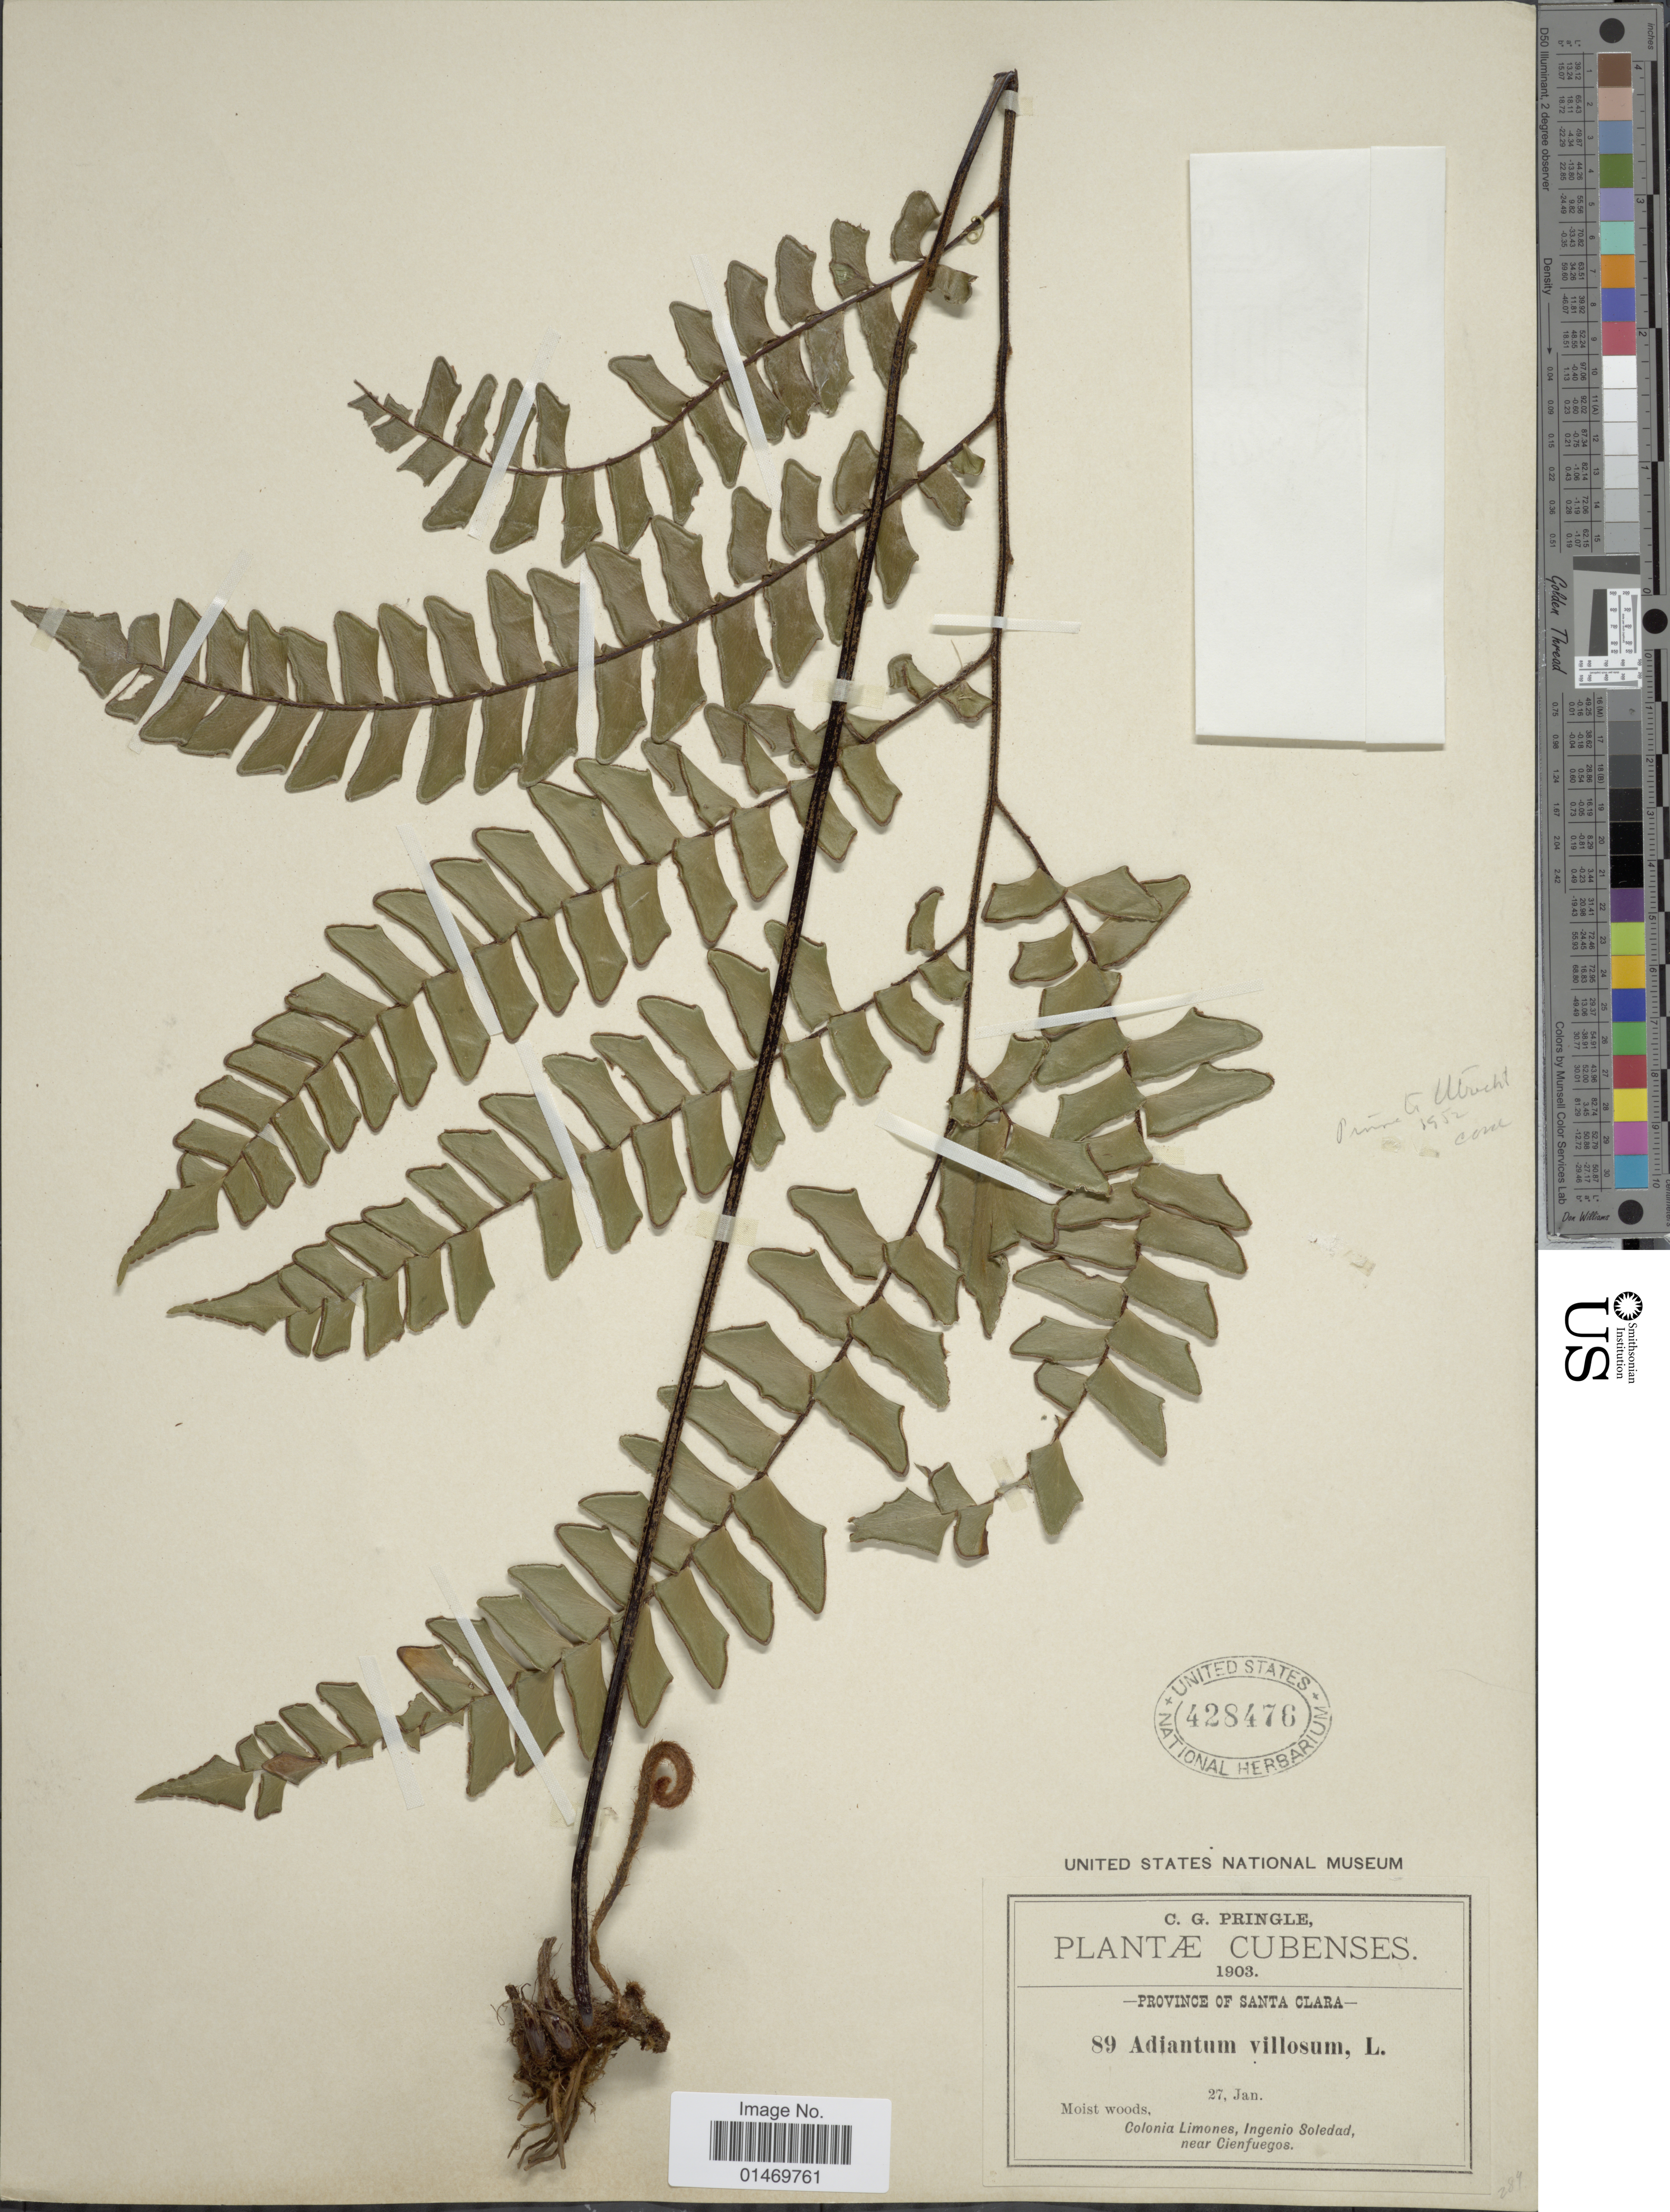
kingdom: Plantae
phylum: Tracheophyta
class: Polypodiopsida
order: Polypodiales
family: Pteridaceae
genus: Adiantum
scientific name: Adiantum villosum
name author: L.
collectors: C. G. Pringle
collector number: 89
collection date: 1903-01-27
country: Cuba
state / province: Las Villas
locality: Cuba, province of Santa Clara, Colonia Limones, Igenio Soledad, near Cienfuegos.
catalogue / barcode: US 428476